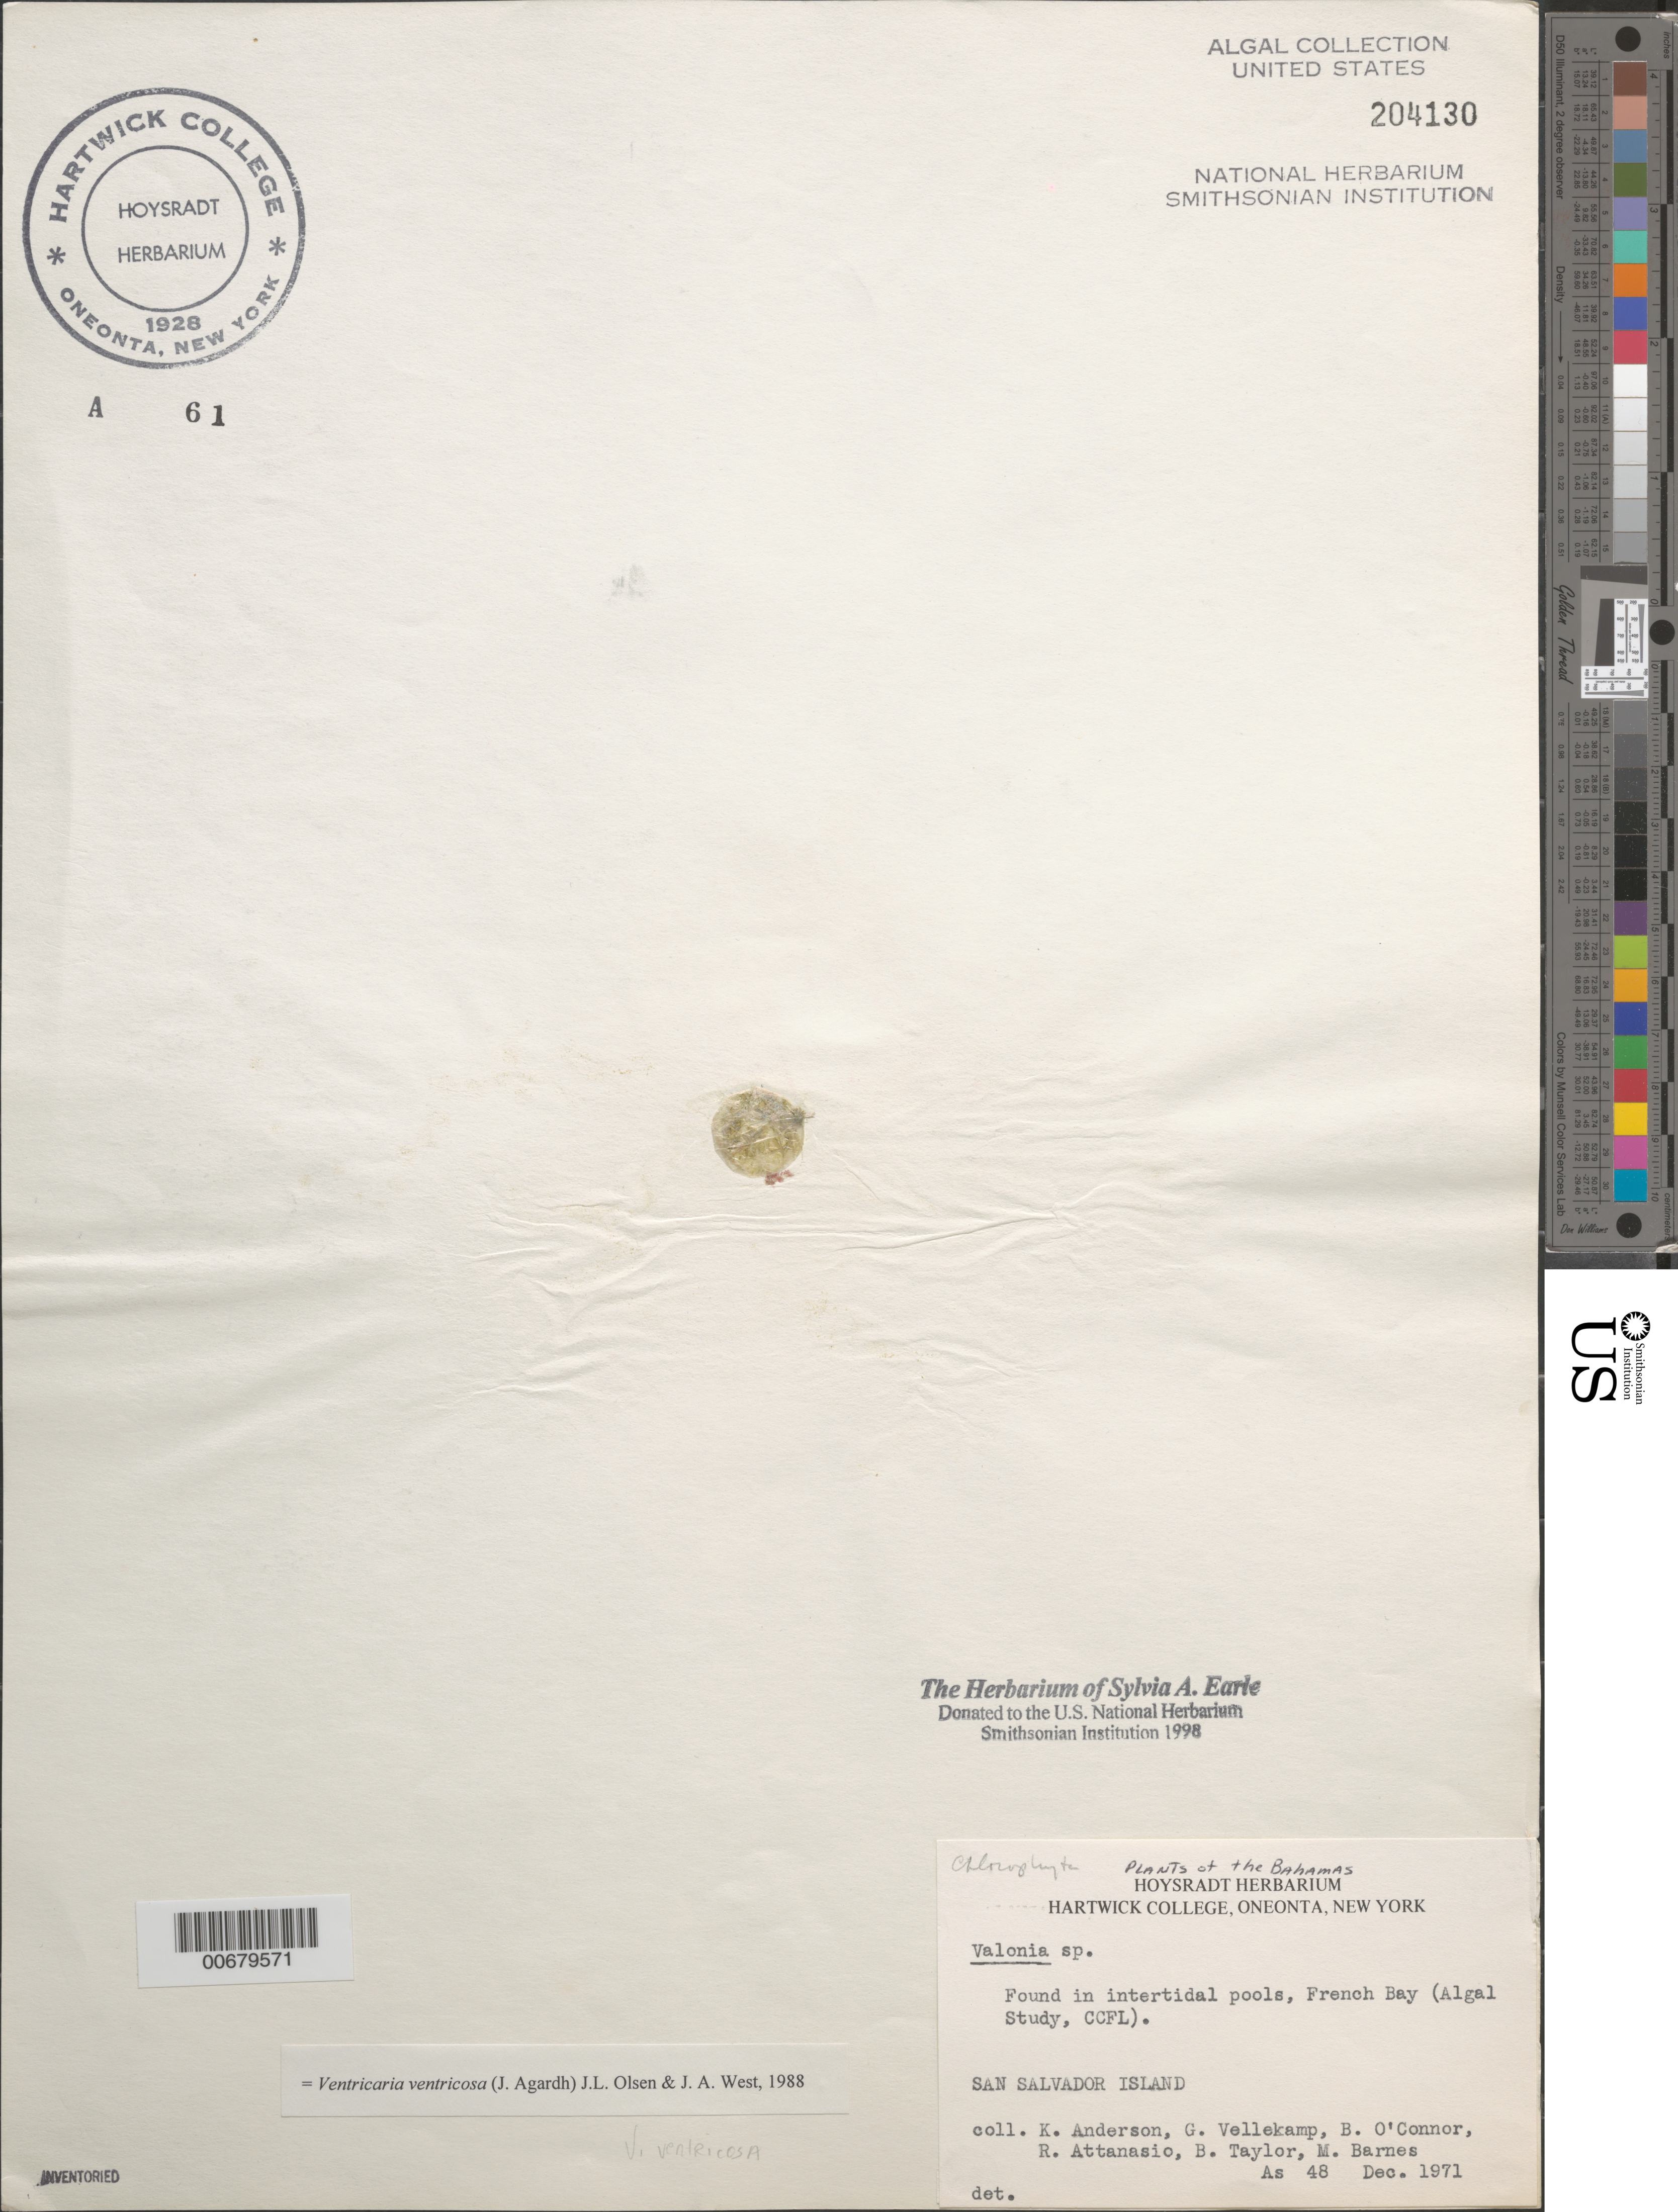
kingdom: Plantae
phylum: Chlorophyta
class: Ulvophyceae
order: Siphonocladales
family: Valoniaceae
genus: Valonia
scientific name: Valonia ventricosa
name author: J. Agardh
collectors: K. Anderson, G. Vellekamp, B. O'Connor, R. Attanasio, B. Taylor & M. Barnes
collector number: As 48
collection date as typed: Dec 1971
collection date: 1971-12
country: Bahamas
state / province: San Salvador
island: San Salvador Island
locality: French Bay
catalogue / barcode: US 204130